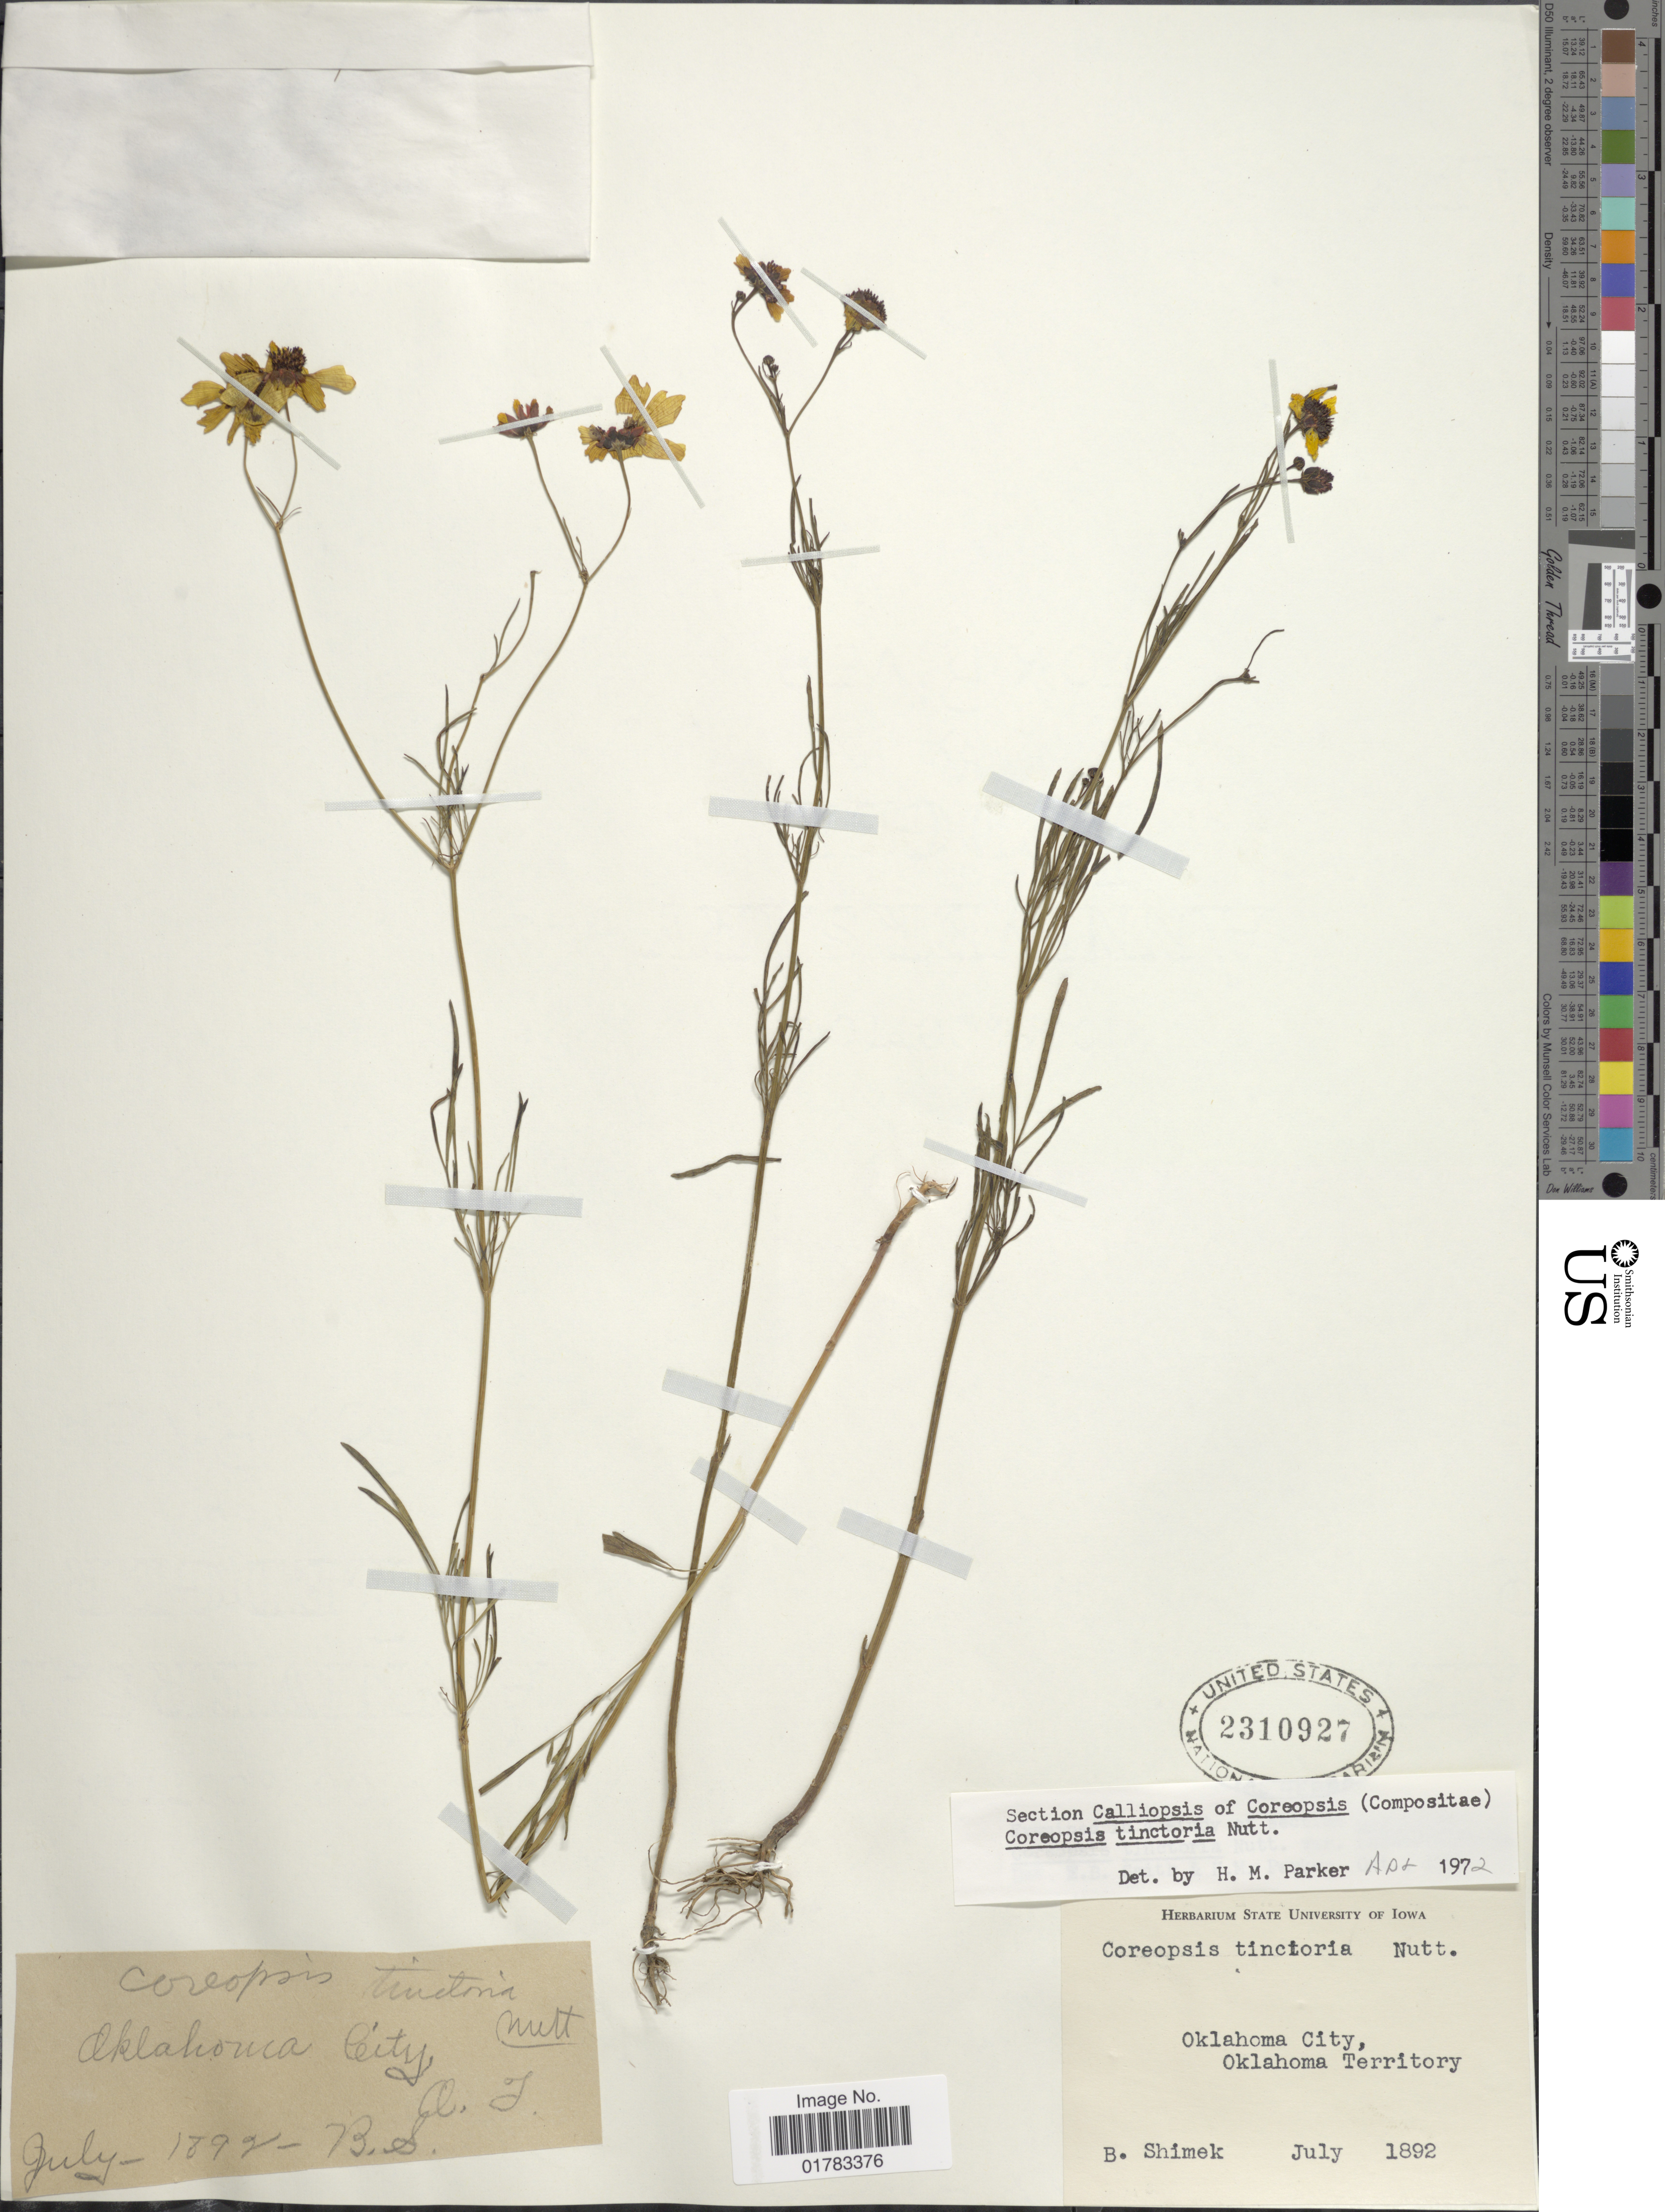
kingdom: Plantae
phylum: Tracheophyta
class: Magnoliopsida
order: Asterales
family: Asteraceae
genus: Coreopsis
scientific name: Coreopsis tinctoria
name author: Nutt.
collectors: B. Shimek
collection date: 1892-07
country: United States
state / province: Oklahoma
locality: Oklahoma City, Oklahoma Territory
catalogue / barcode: US 2310927